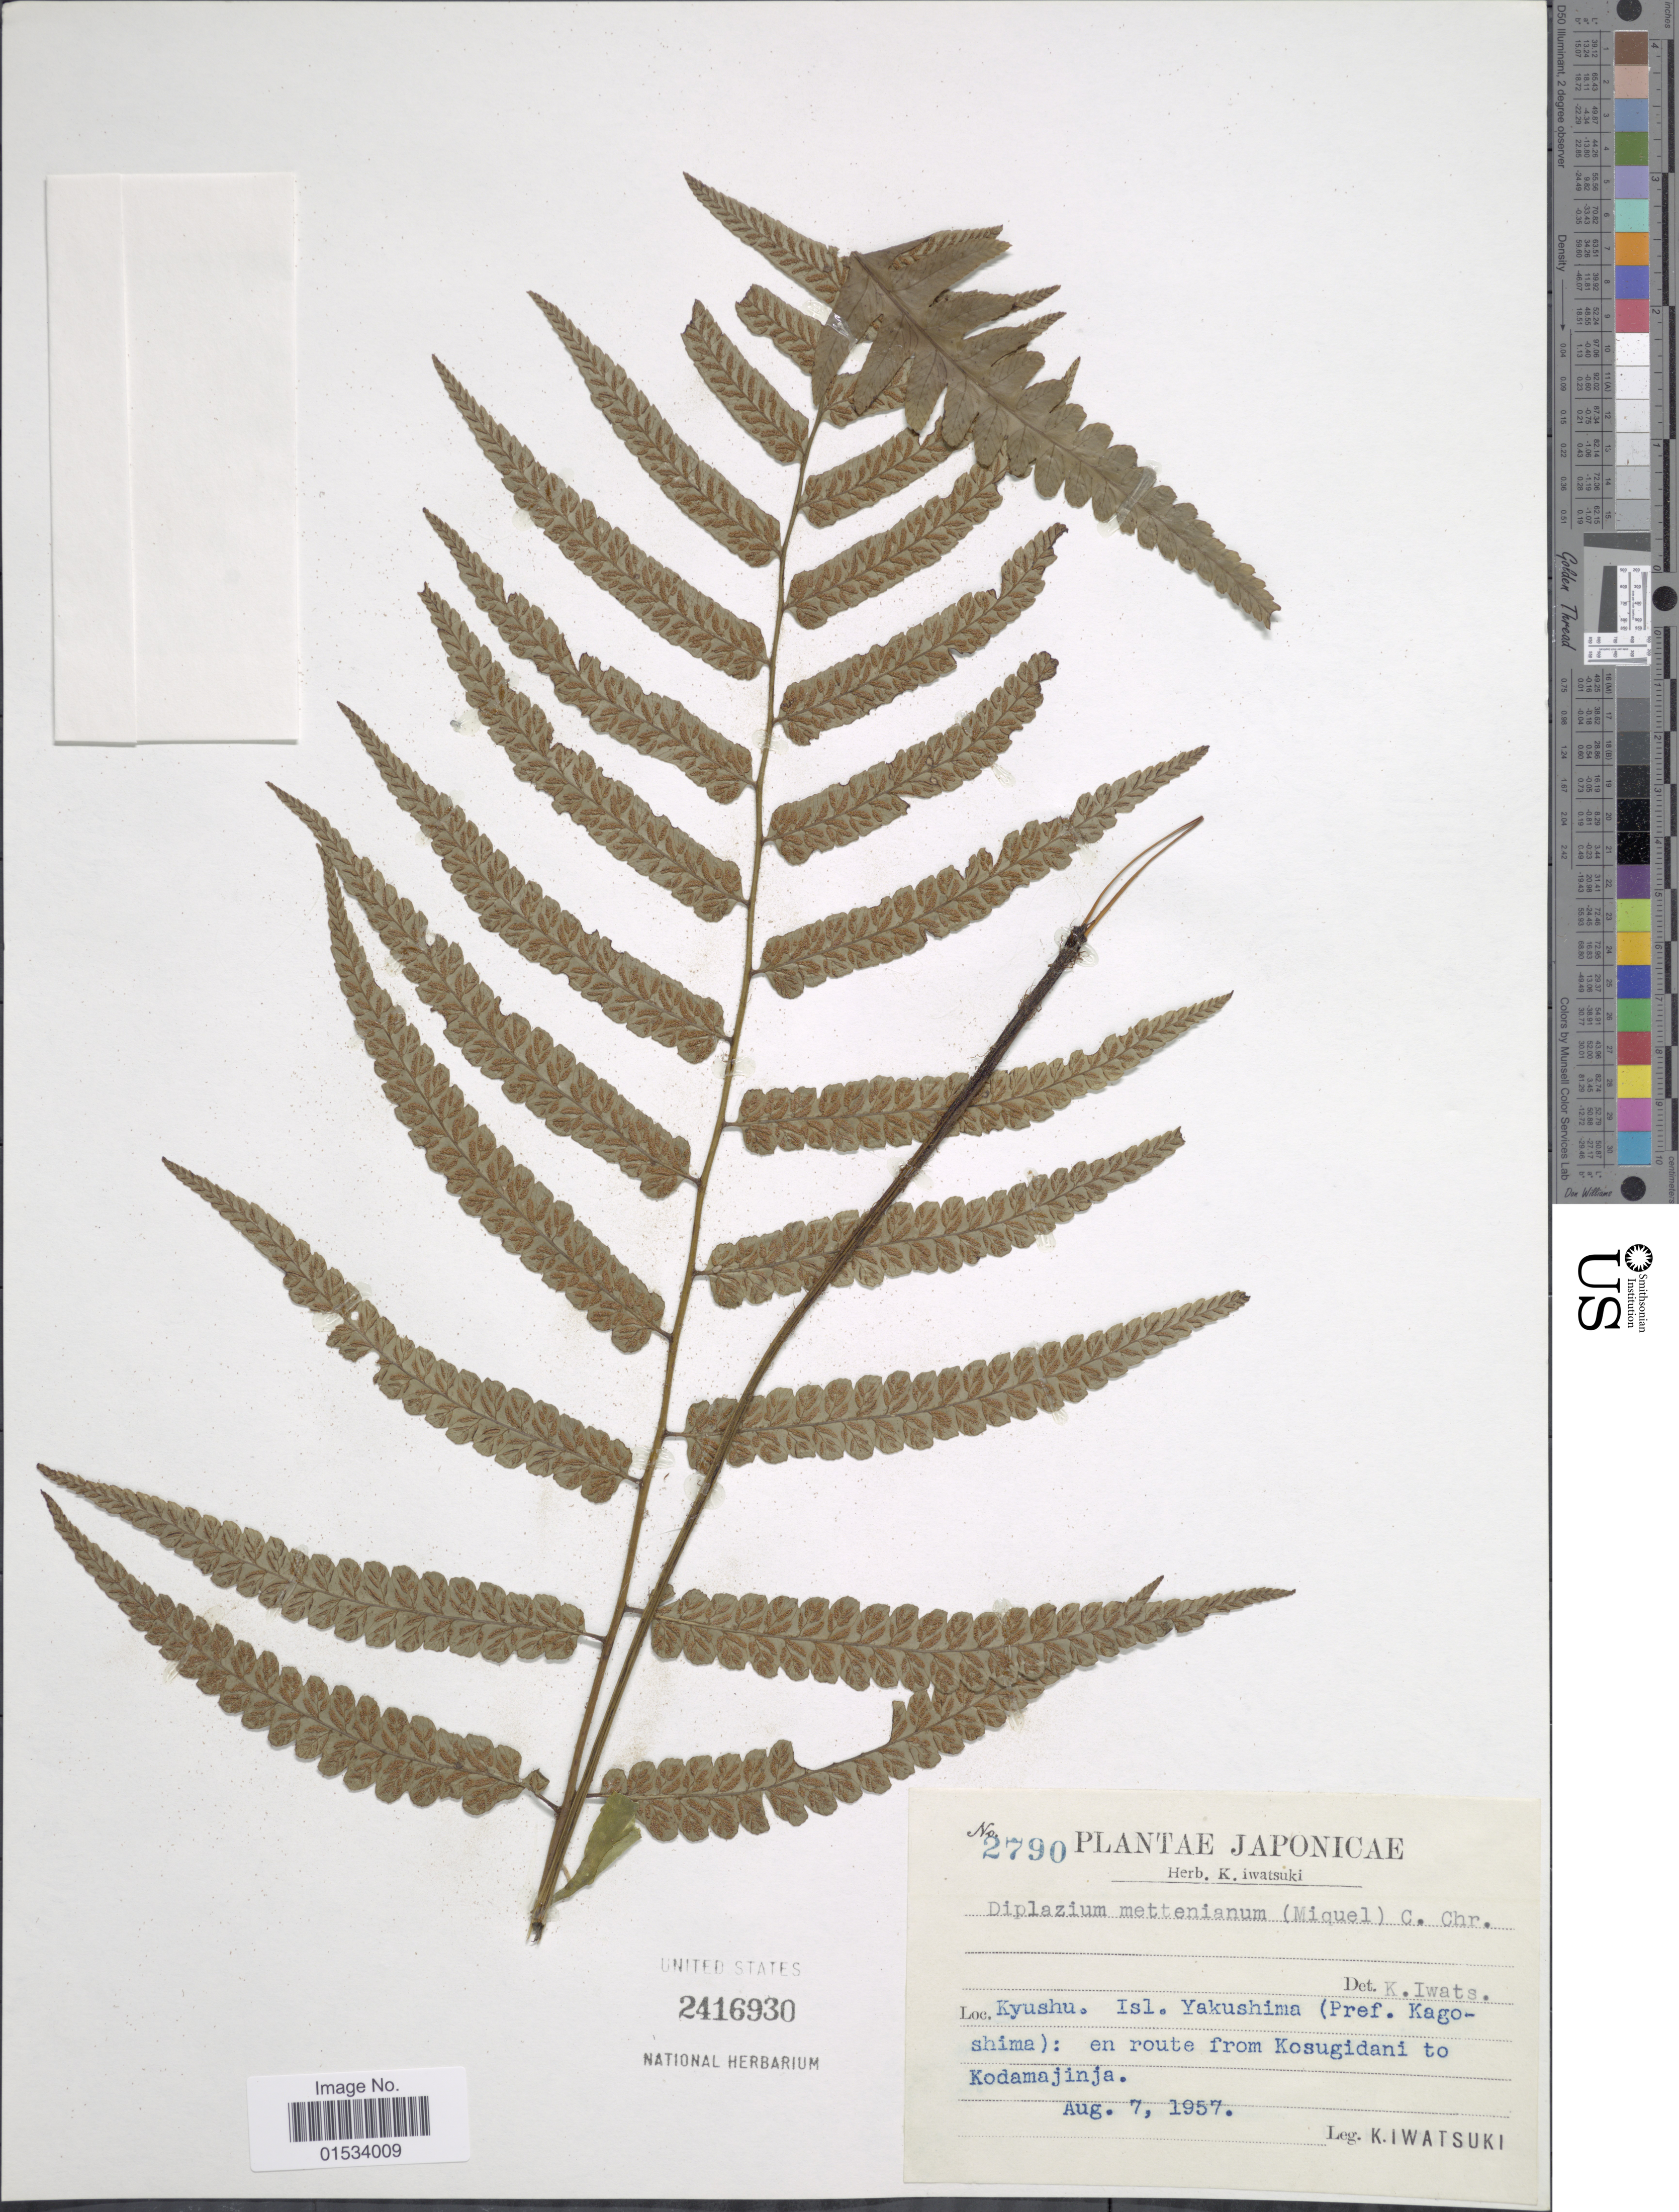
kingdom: Plantae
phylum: Tracheophyta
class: Polypodiopsida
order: Polypodiales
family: Athyriaceae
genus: Diplazium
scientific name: Diplazium mettenianum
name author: (Miq.) C. Chr.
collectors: K. Iwatsuki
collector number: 2790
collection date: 1957-08-07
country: Japan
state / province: Kagosima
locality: Kyushu. Isl. Yakushima: en route from Kosugidani to Kodamajinja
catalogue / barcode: US 2416930